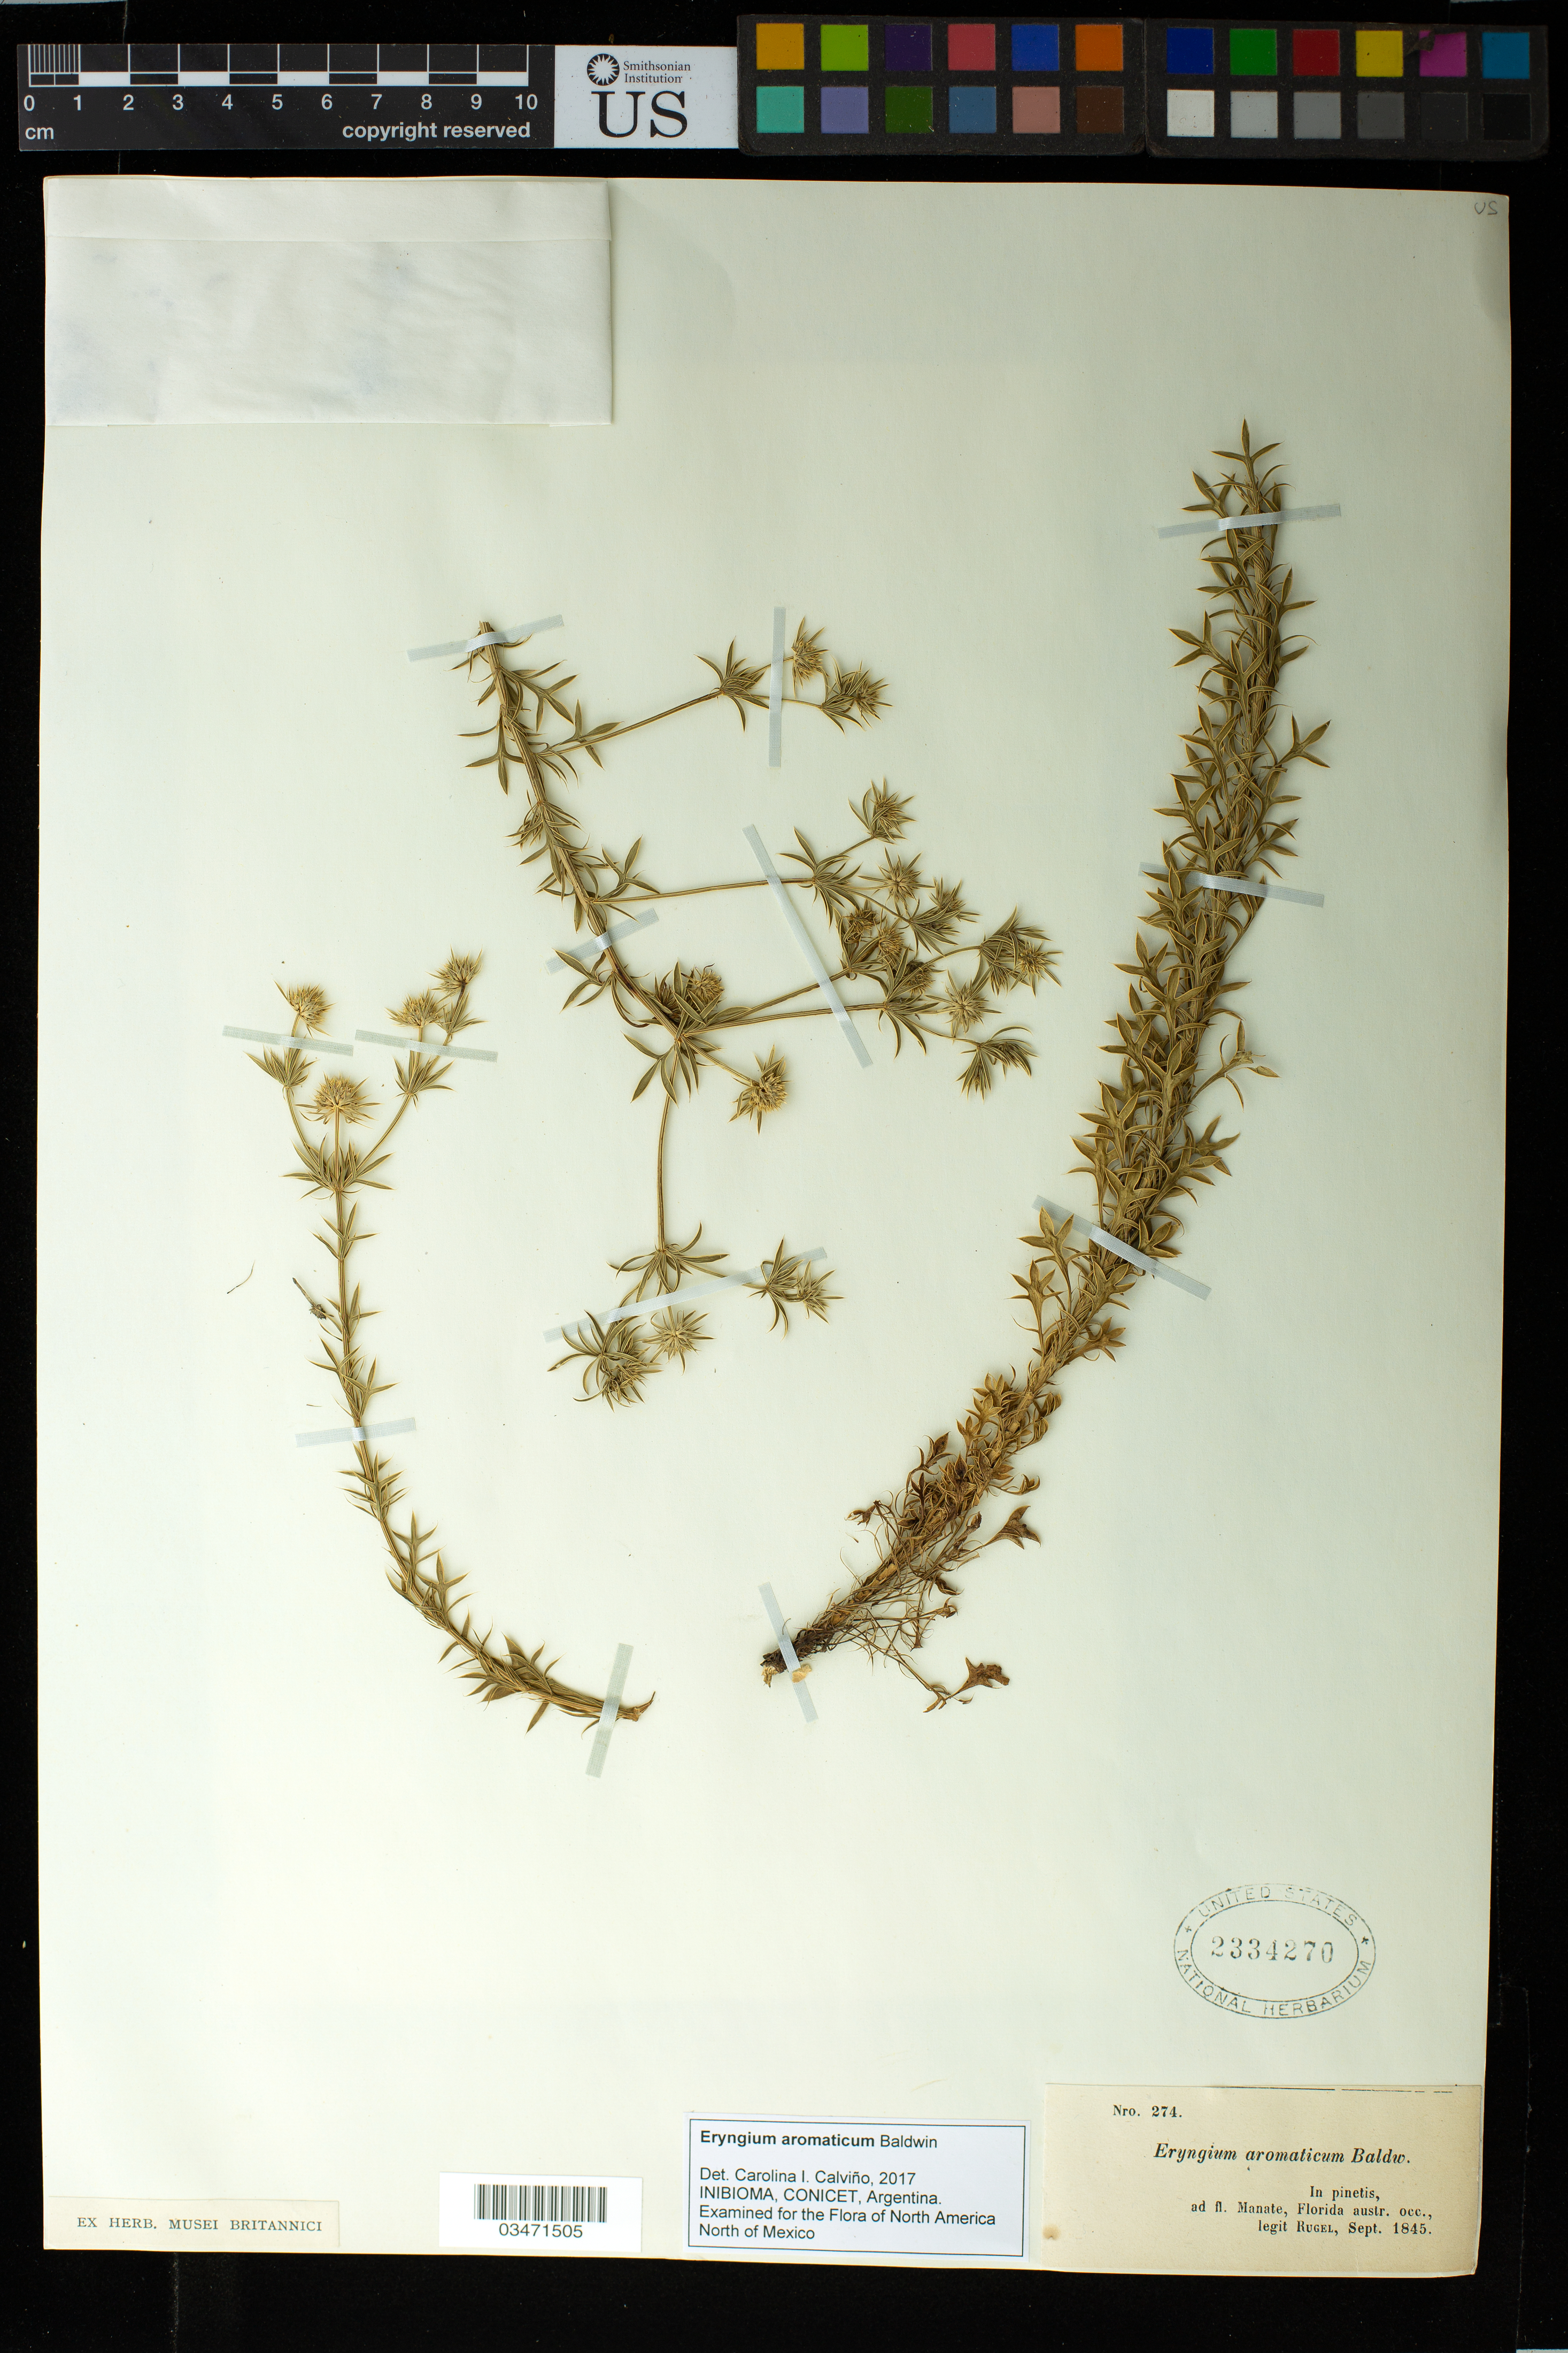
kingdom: Plantae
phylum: Tracheophyta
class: Magnoliopsida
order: Apiales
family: Apiaceae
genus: Eryngium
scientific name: Eryngium aromaticum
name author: Baldwin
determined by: Calviño, C. I.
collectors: Rugel, --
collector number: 274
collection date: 1845-09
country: United States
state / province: Florida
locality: Manate [Manatee?]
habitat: In pinetis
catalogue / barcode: US 2334270